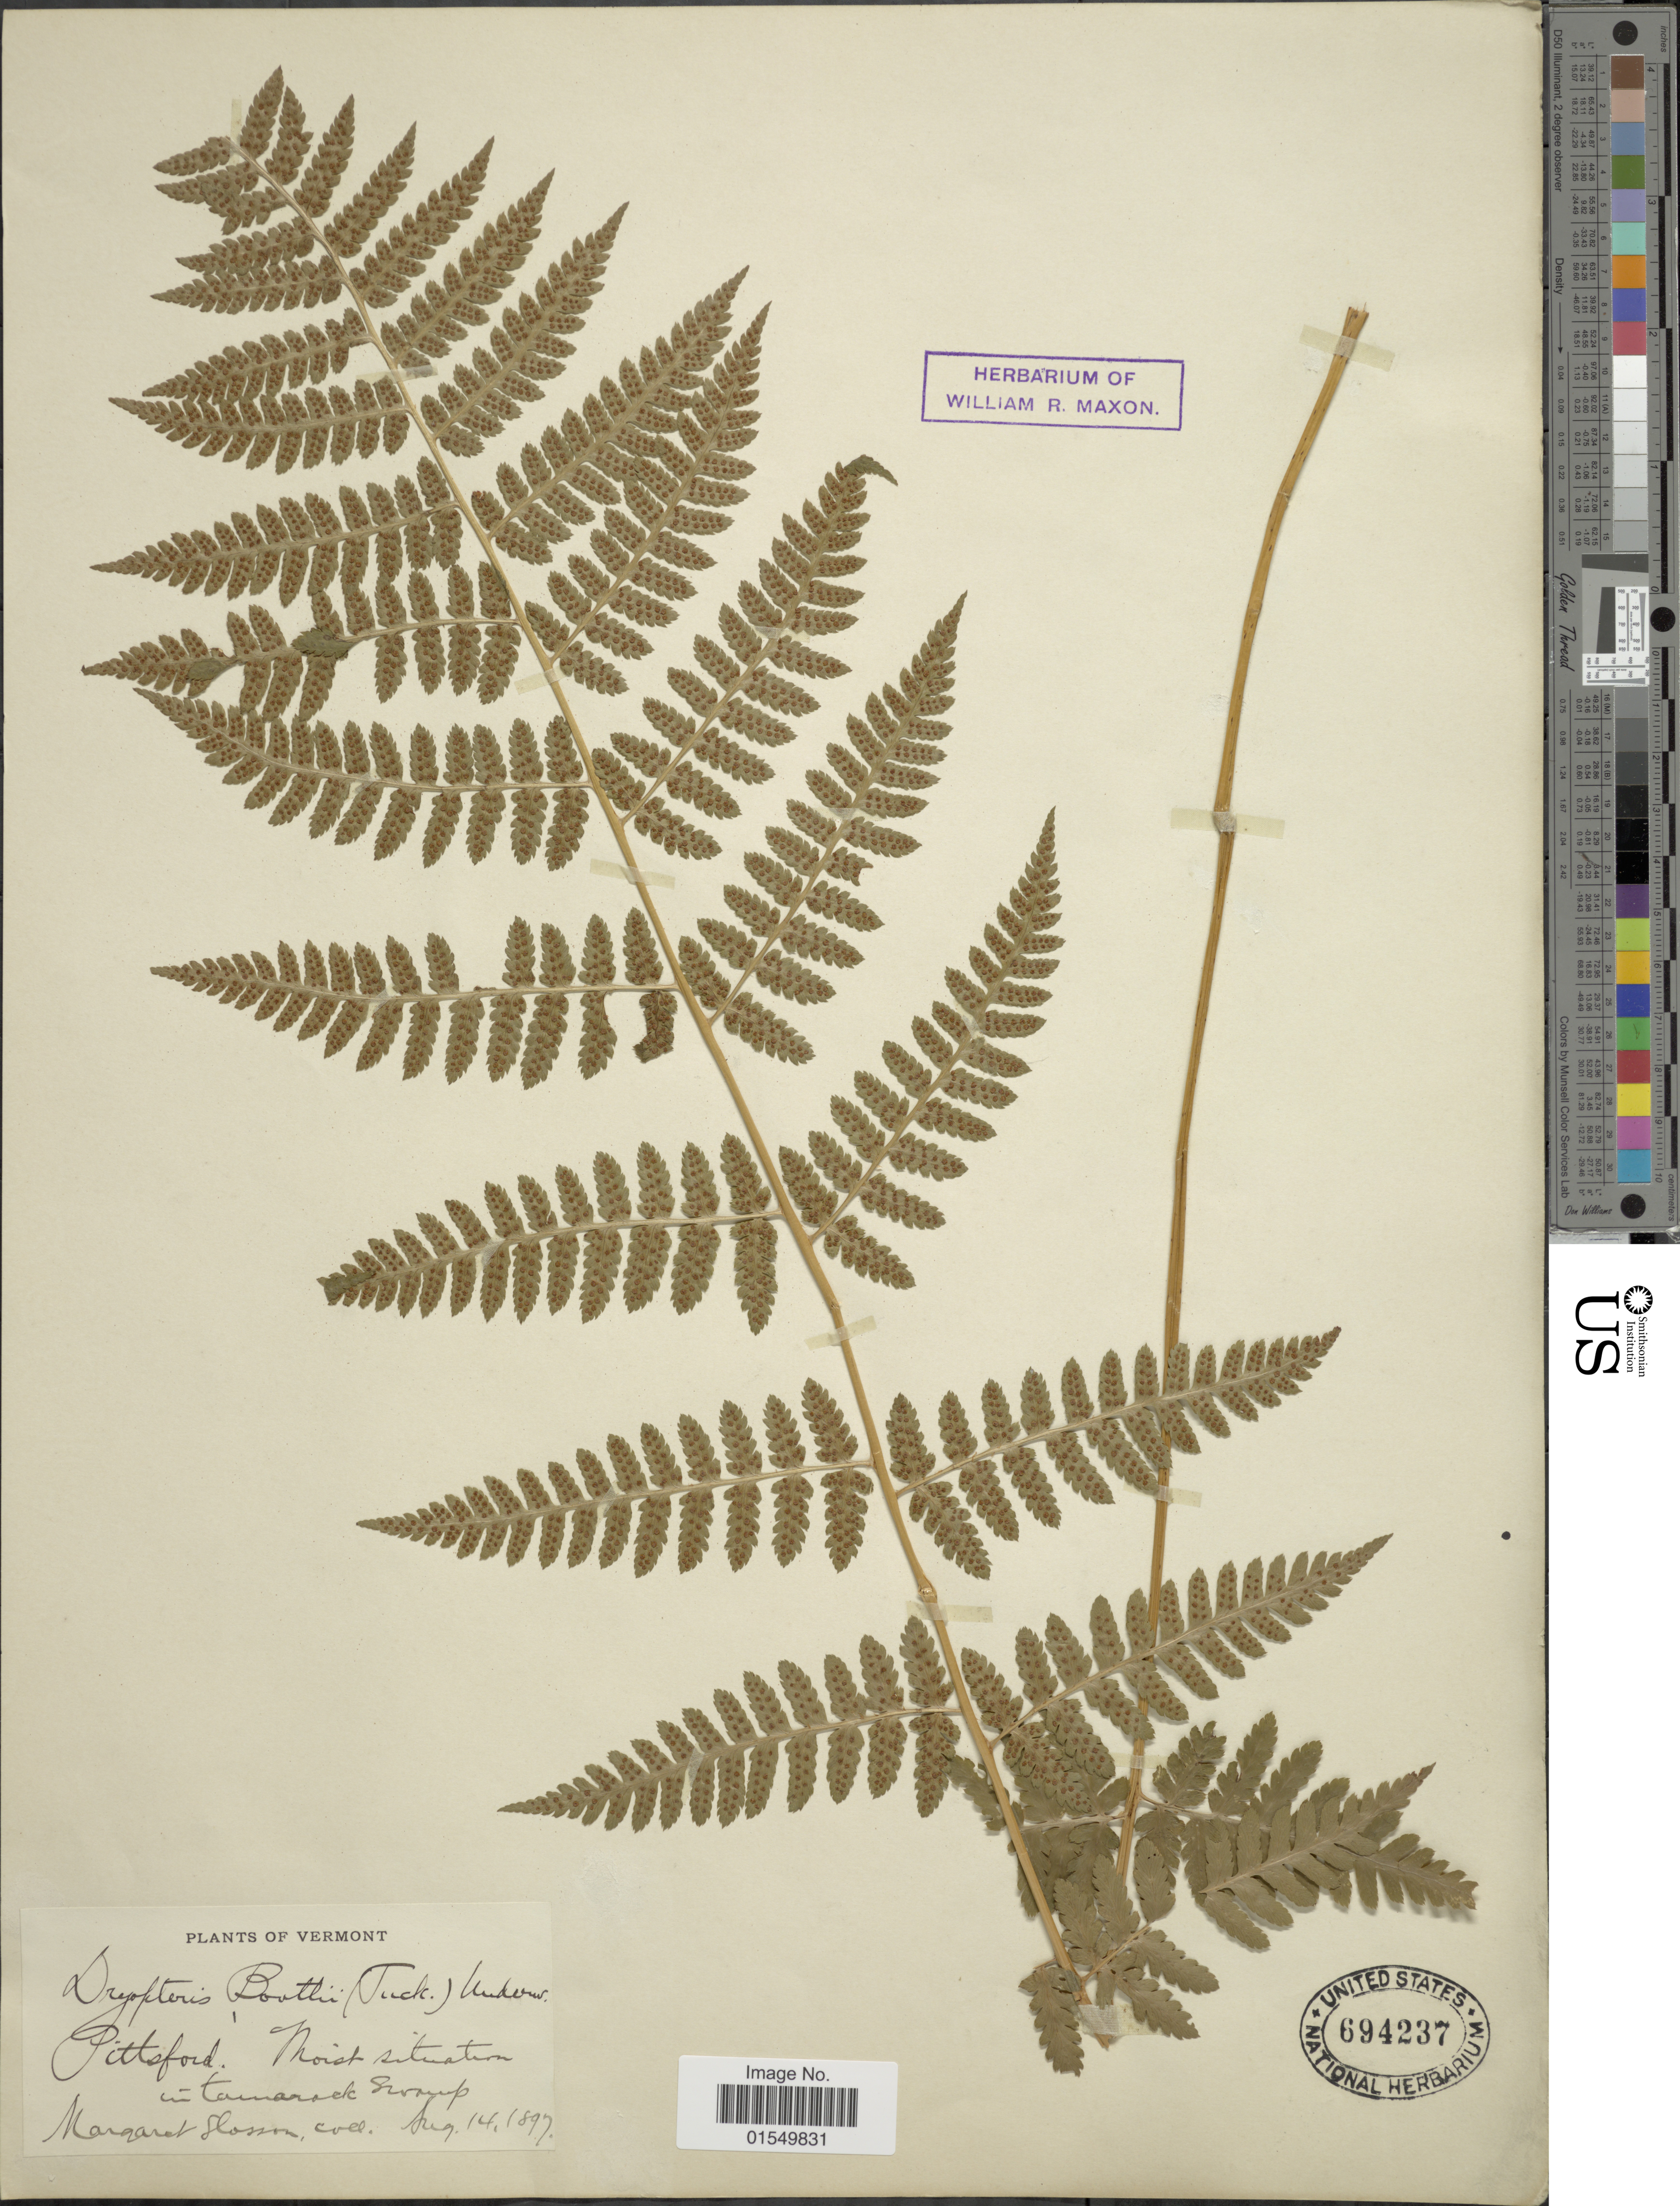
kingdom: Plantae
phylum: Tracheophyta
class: Polypodiopsida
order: Polypodiales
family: Dryopteridaceae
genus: Dryopteris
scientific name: Dryopteris x boottii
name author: Underw.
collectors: M. Slosson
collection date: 1897-08-14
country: United States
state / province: Vermont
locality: Pittsford, moist situation in tamarack swamp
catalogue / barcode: US 694237